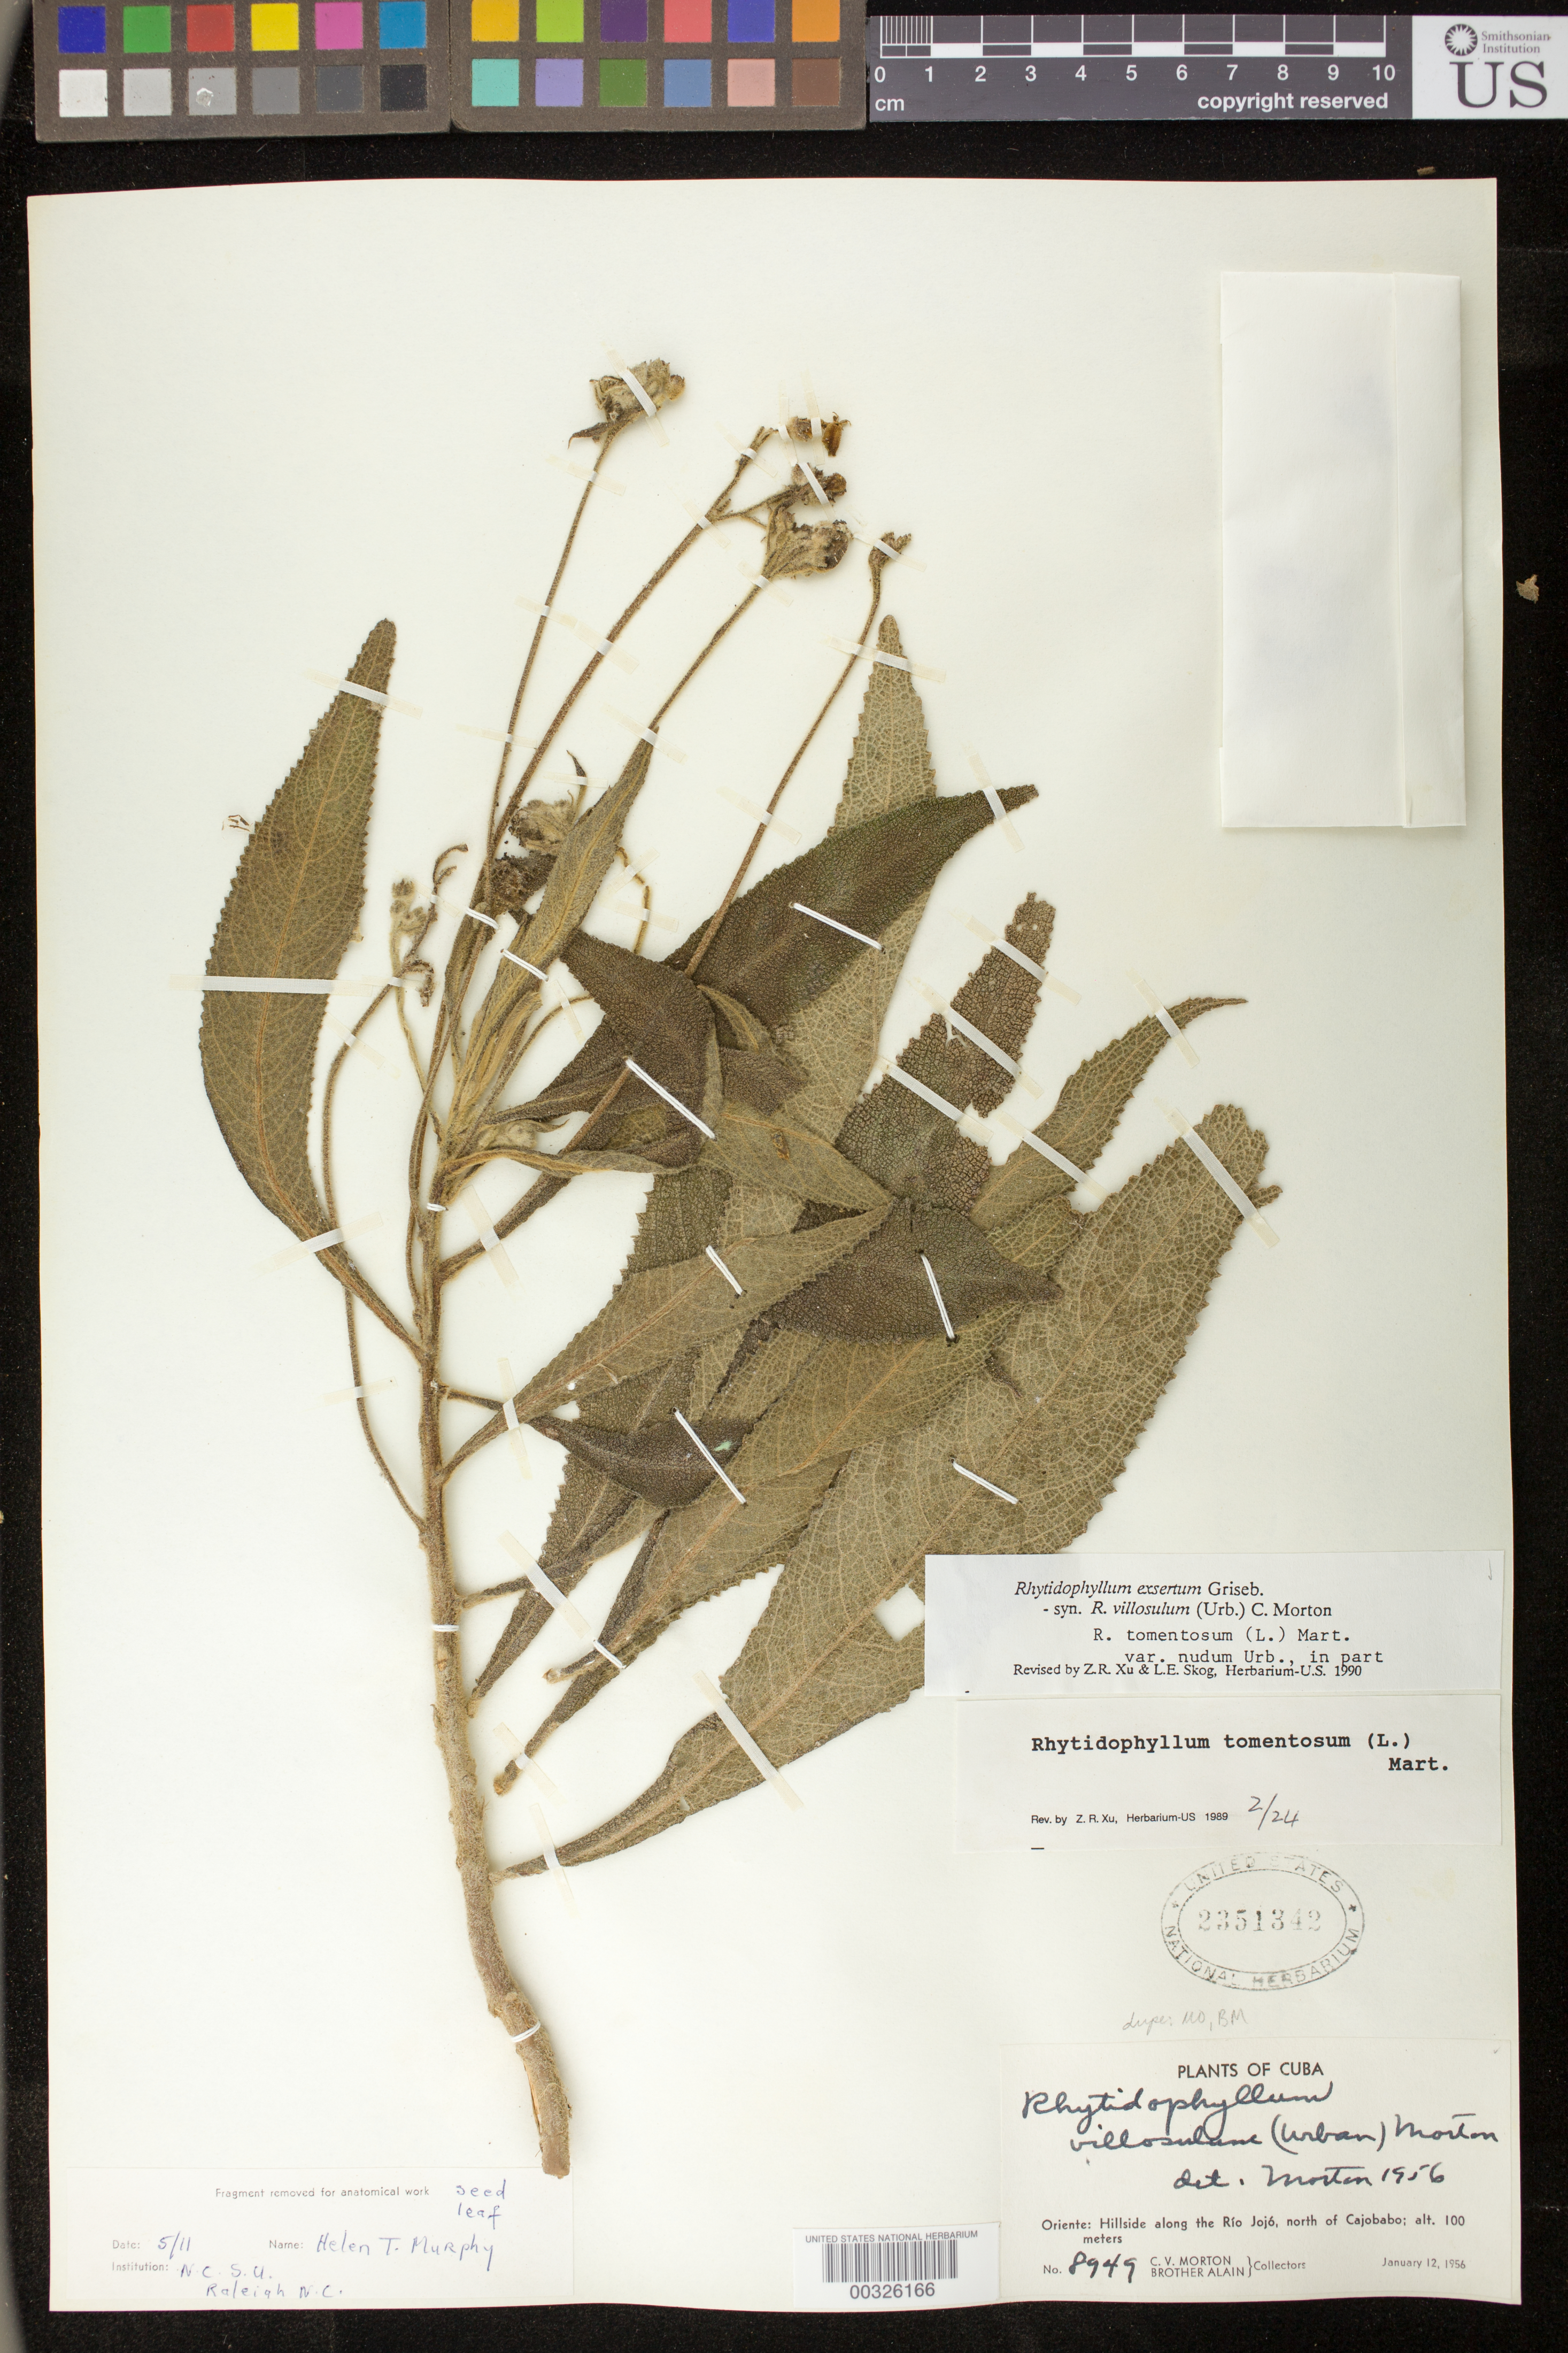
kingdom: Plantae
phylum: Tracheophyta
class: Magnoliopsida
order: Lamiales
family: Gesneriaceae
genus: Rhytidophyllum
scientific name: Rhytidophyllum exsertum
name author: Griseb.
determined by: Skog, Laurence E.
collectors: C. V. Morton & A. H. Liogier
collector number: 8949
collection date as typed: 12 Jan 1956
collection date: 1956-01-12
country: Cuba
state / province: Oriente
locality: Along the Río Jojó, N of Cajobabo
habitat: Hillside [along river]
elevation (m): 100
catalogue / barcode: US 2351342